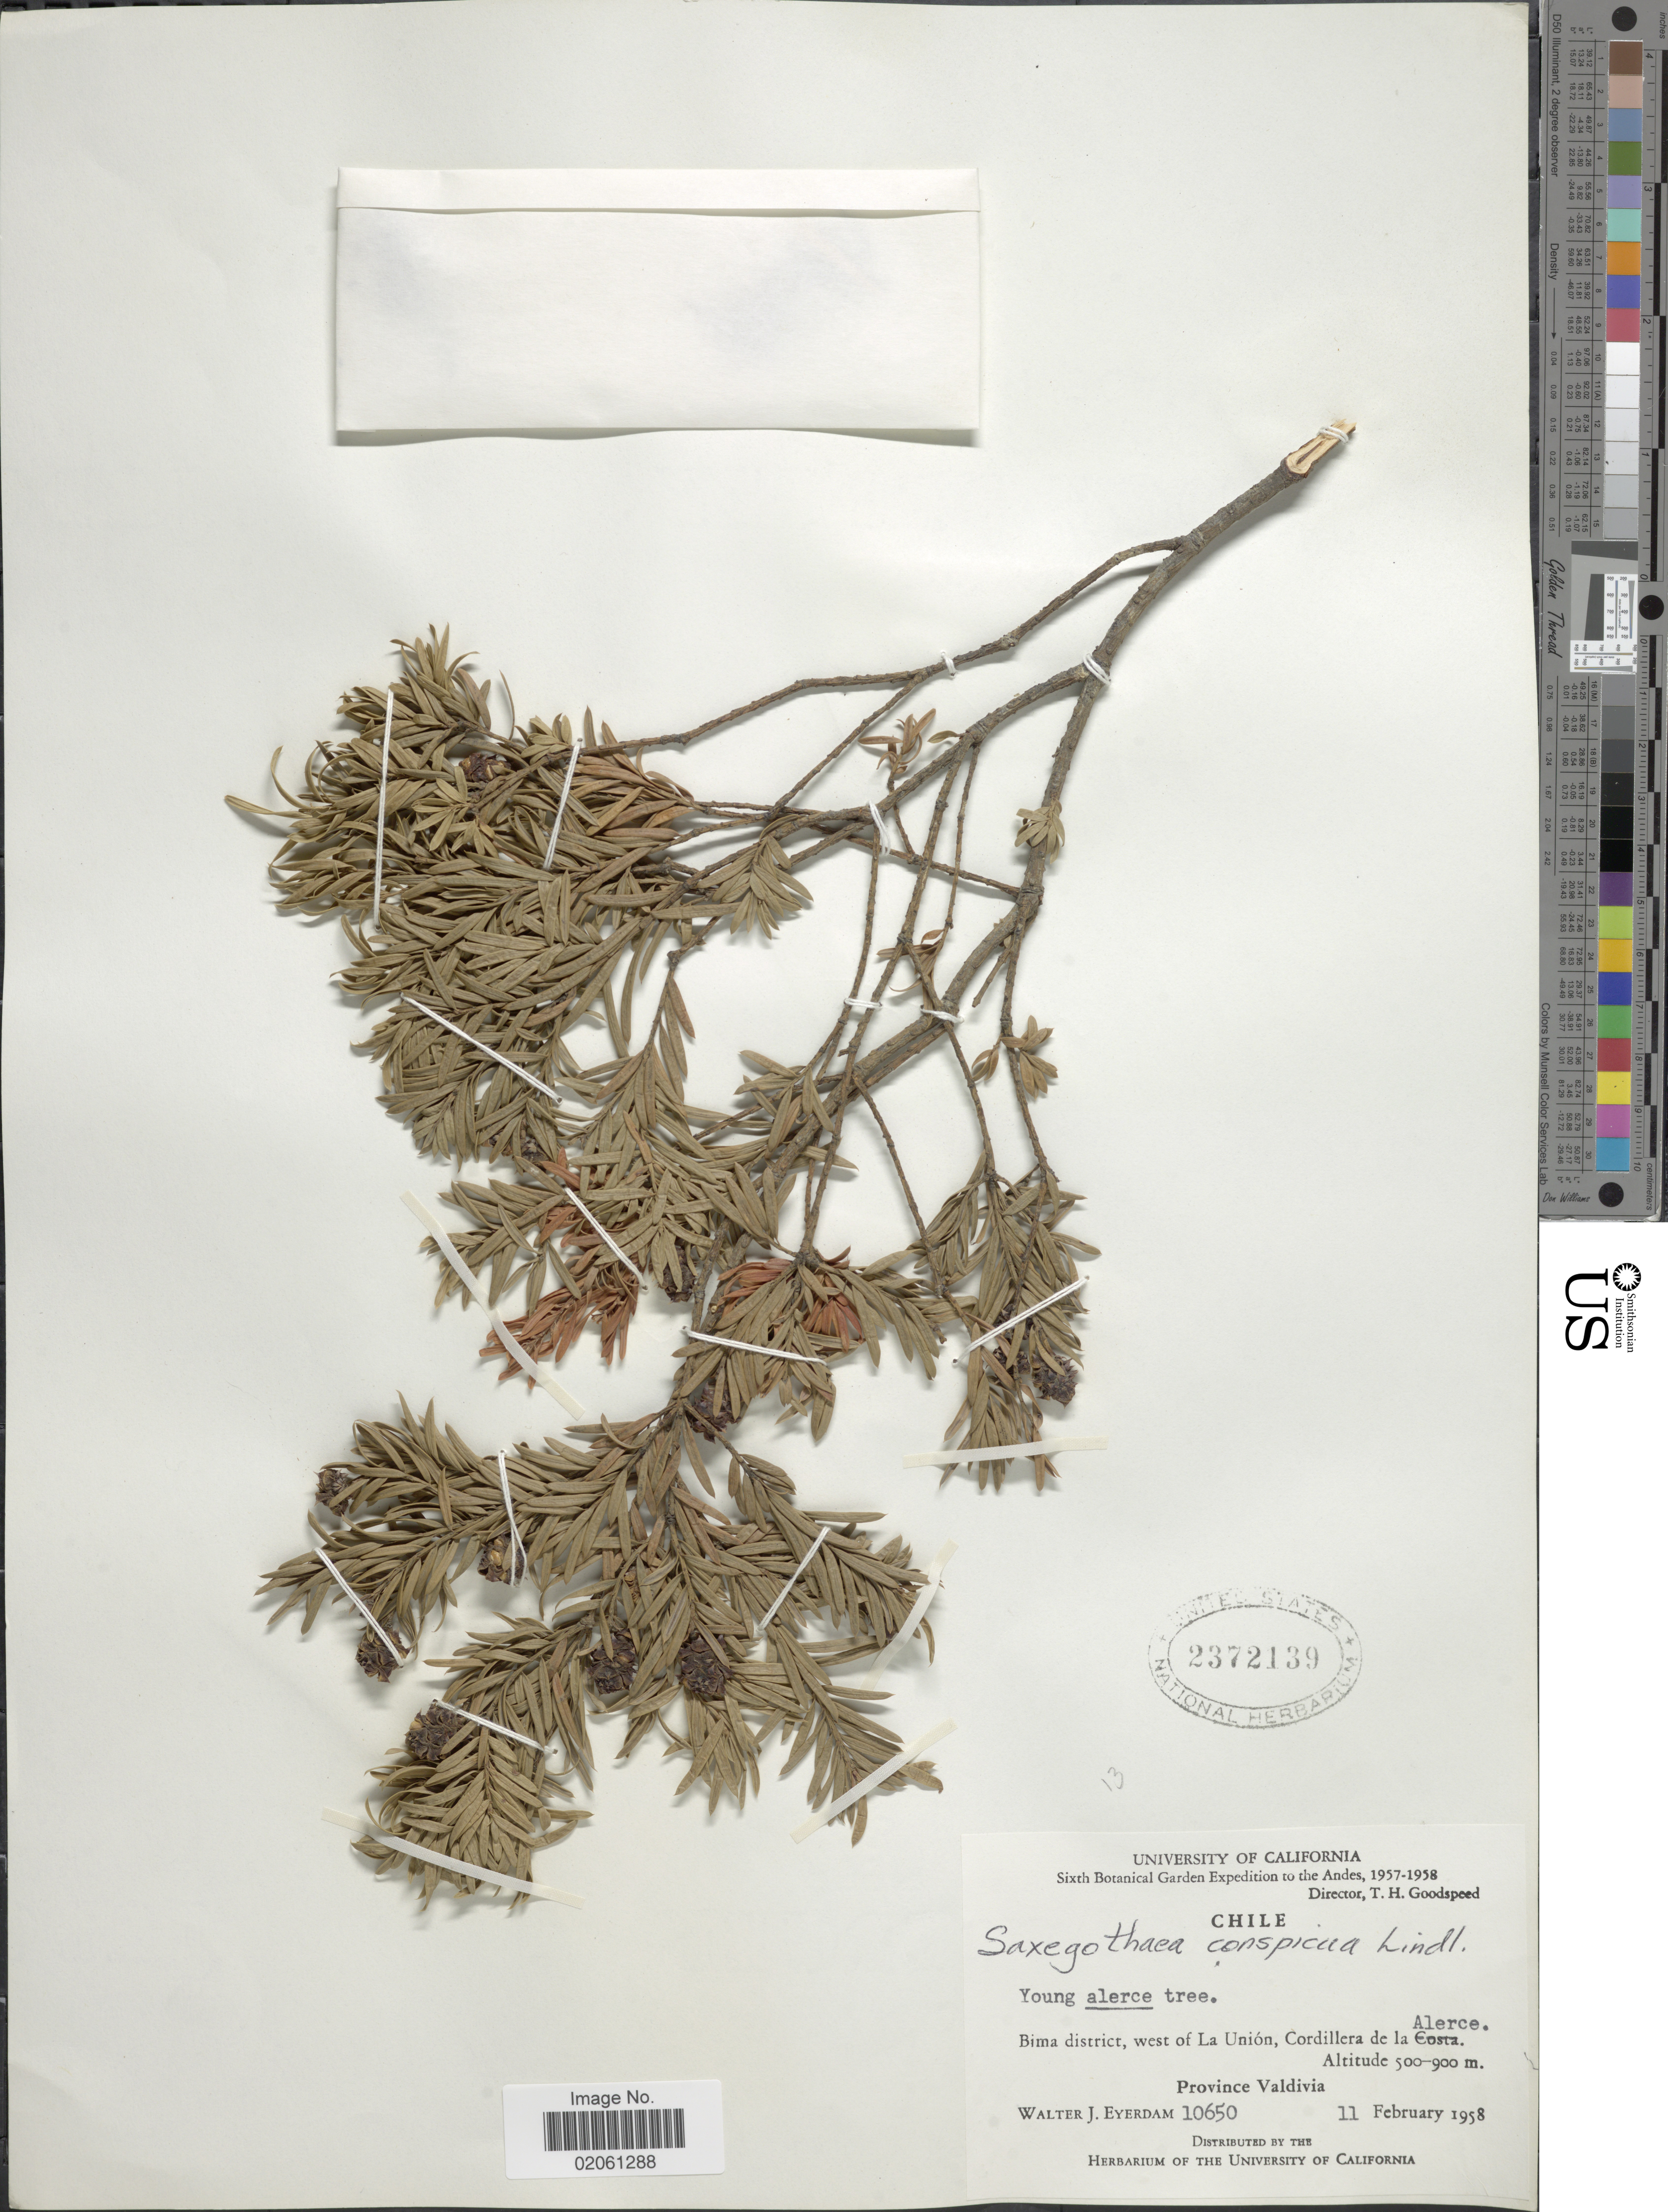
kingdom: Plantae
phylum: Tracheophyta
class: Pinopsida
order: Pinales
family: Podocarpaceae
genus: Saxegothaea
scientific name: Saxegothaea conspicua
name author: Lindl.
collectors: W. J. Eyerdam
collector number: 10650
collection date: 1958-02-11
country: Chile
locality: Andes. Bima district, west of La Unión, Cordillera de la Alerce. Province Valdivia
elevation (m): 500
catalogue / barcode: US 2372139